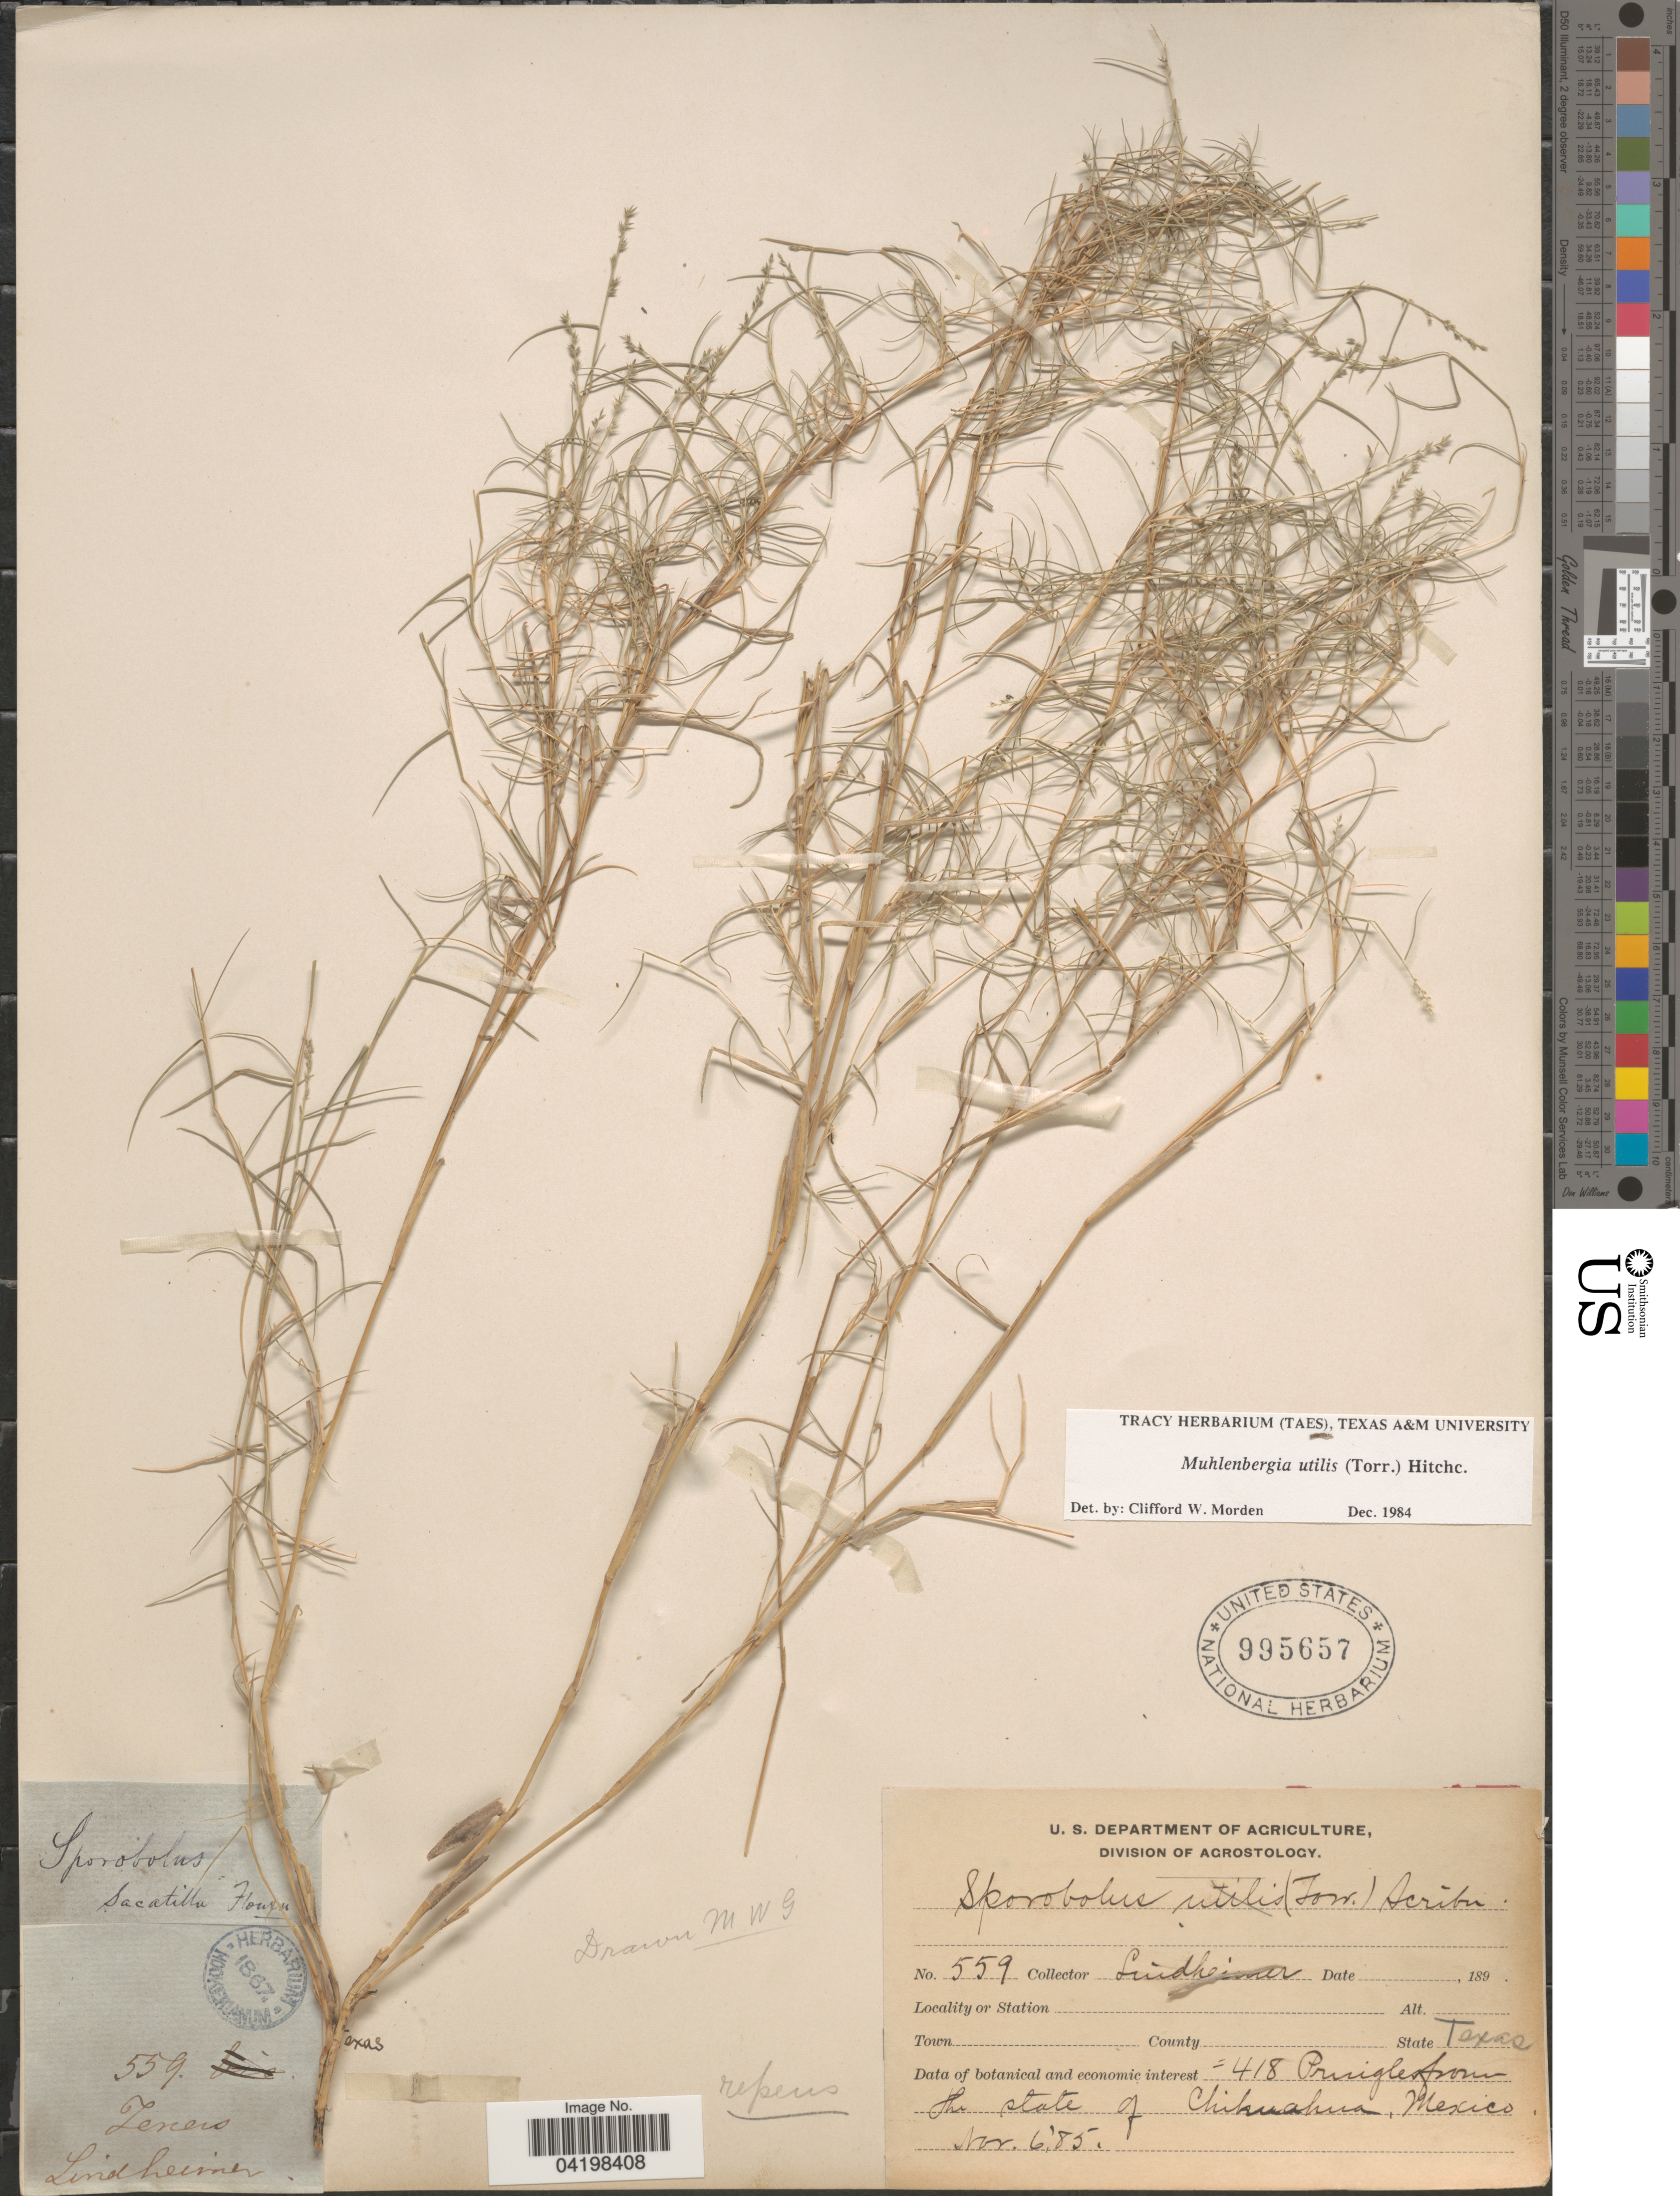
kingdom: Plantae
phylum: Tracheophyta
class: Liliopsida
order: Poales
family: Poaceae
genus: Muhlenbergia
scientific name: Muhlenbergia utilis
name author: (Torr.) Hitchc.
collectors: -. Lindheimer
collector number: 559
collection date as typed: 189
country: United States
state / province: Texas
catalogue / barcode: US 995657